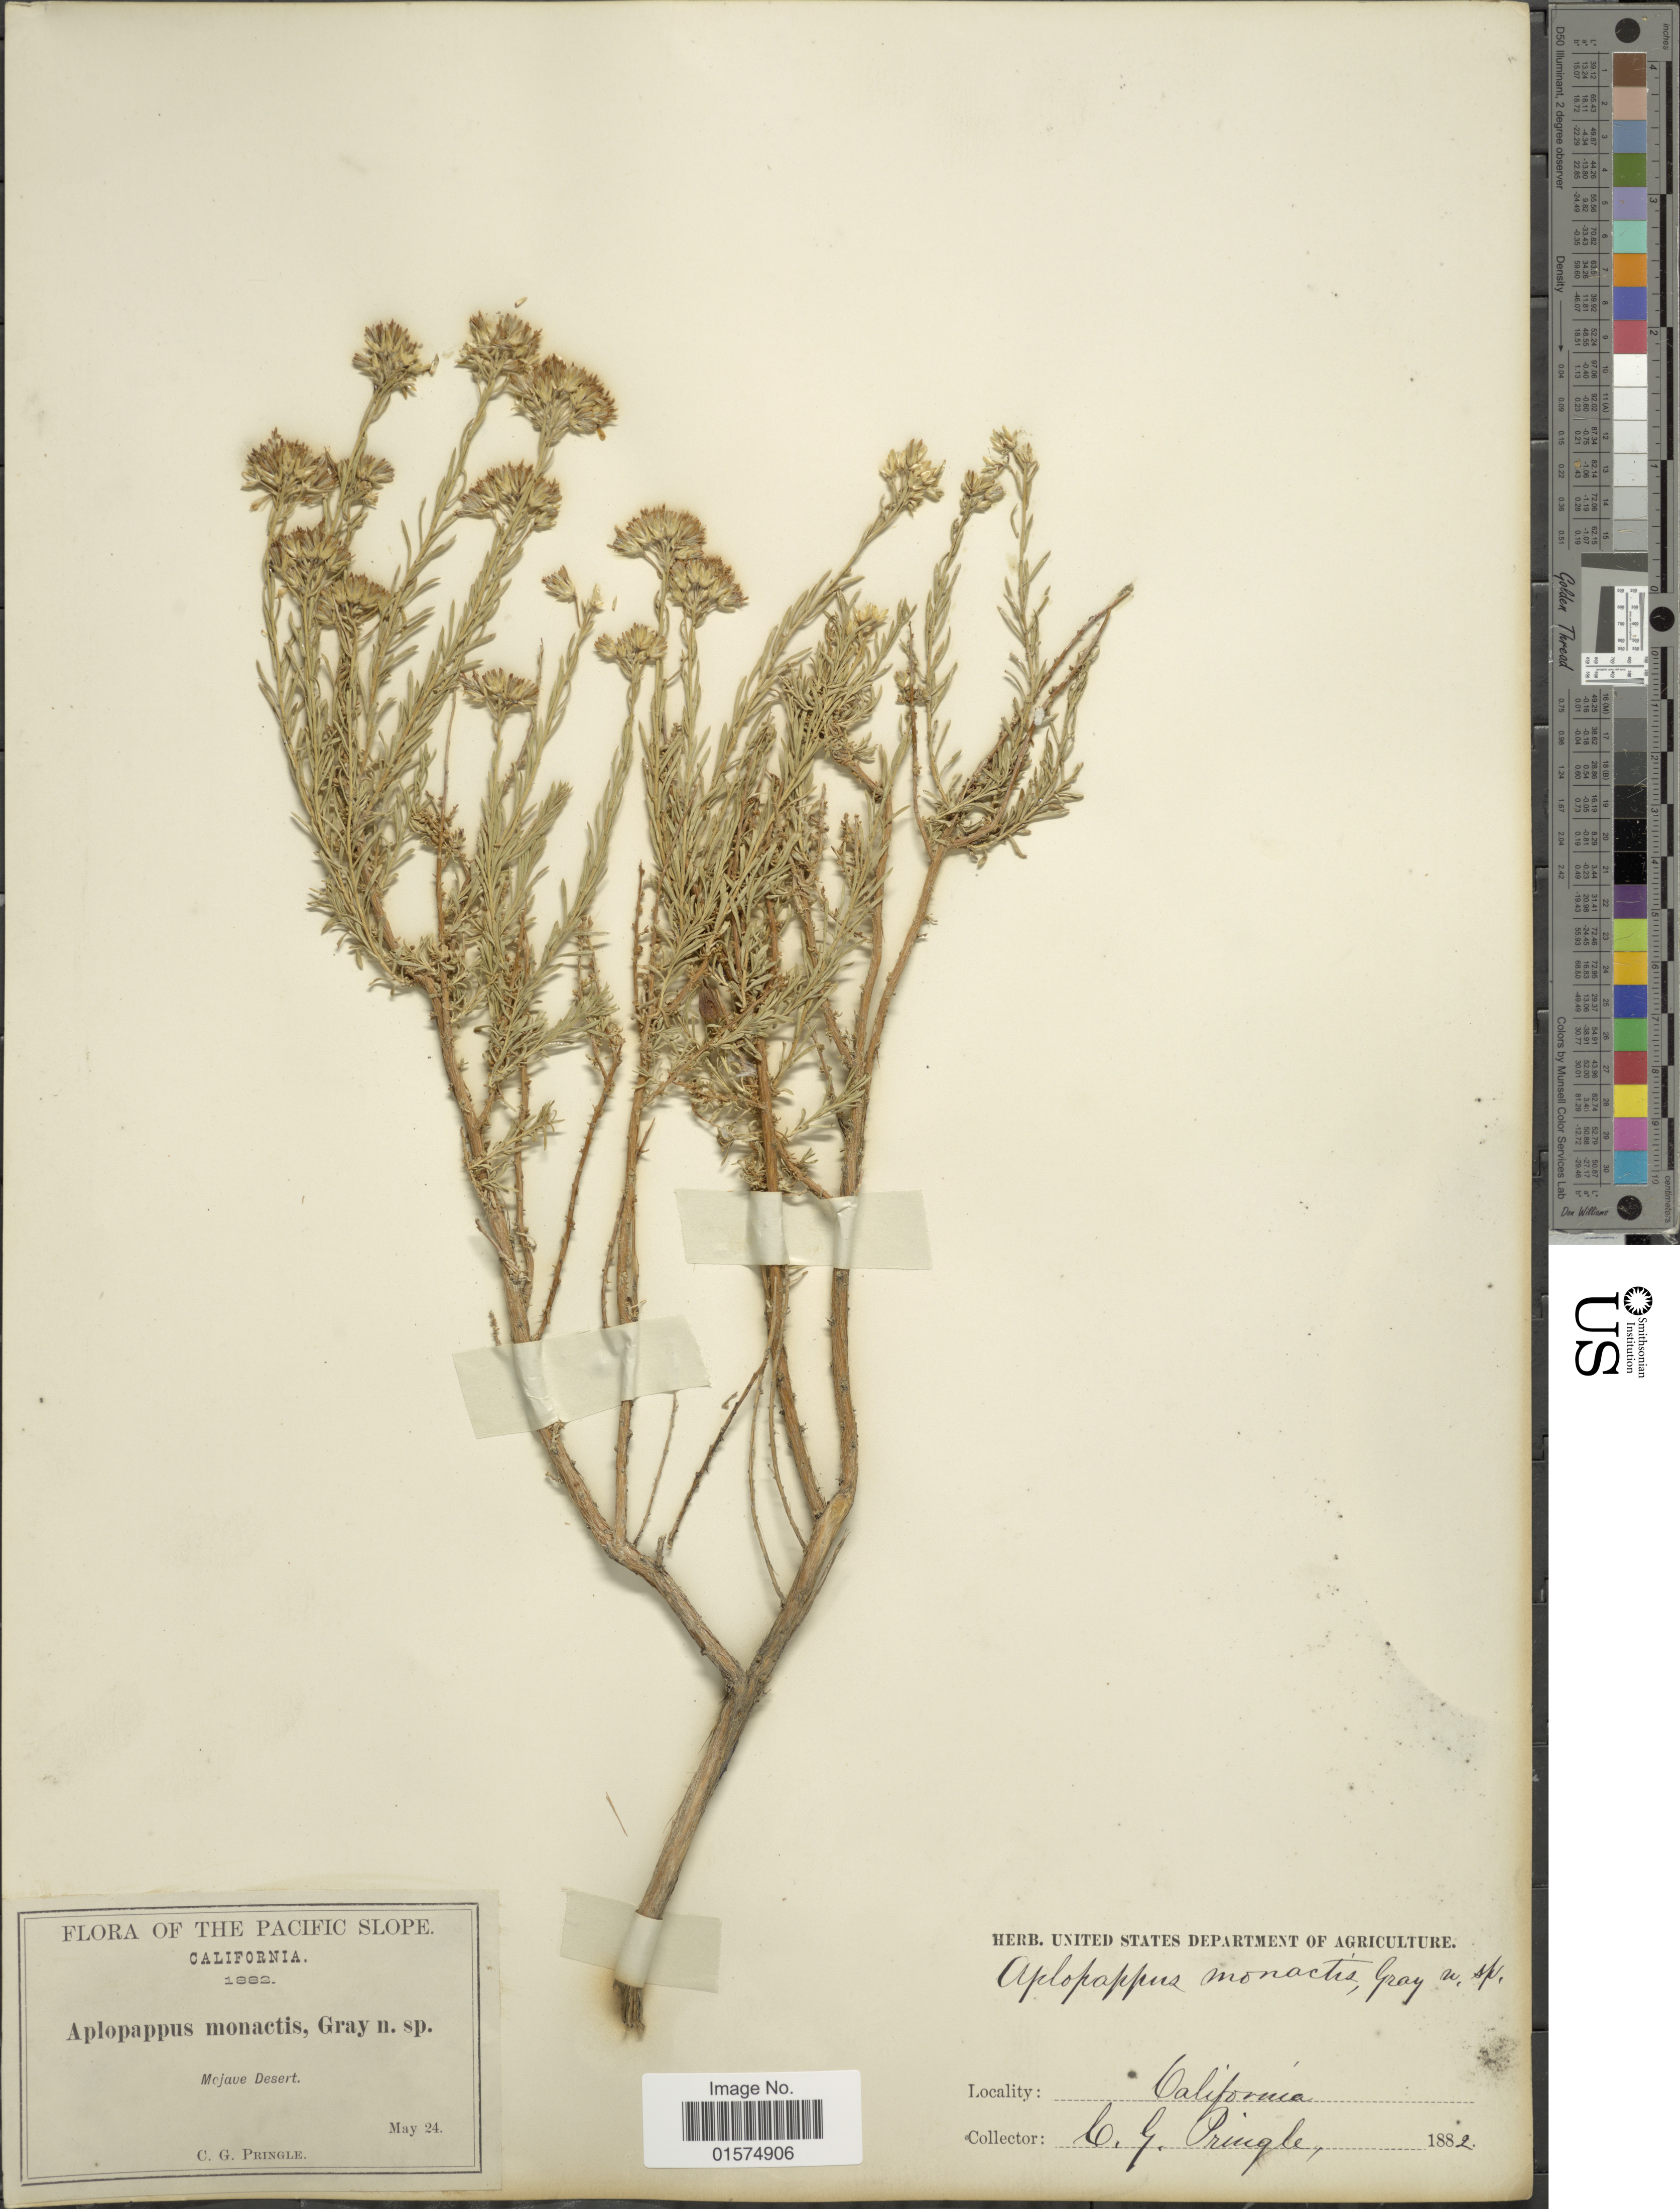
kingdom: Plantae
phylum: Tracheophyta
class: Magnoliopsida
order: Asterales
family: Asteraceae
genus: Ericameria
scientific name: Ericameria cooperi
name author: (A. Gray) Hall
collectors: C. G. Pringle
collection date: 1882-05-24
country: United States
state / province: California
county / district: San Bernardino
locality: Pacific Slope. Mojave Desert